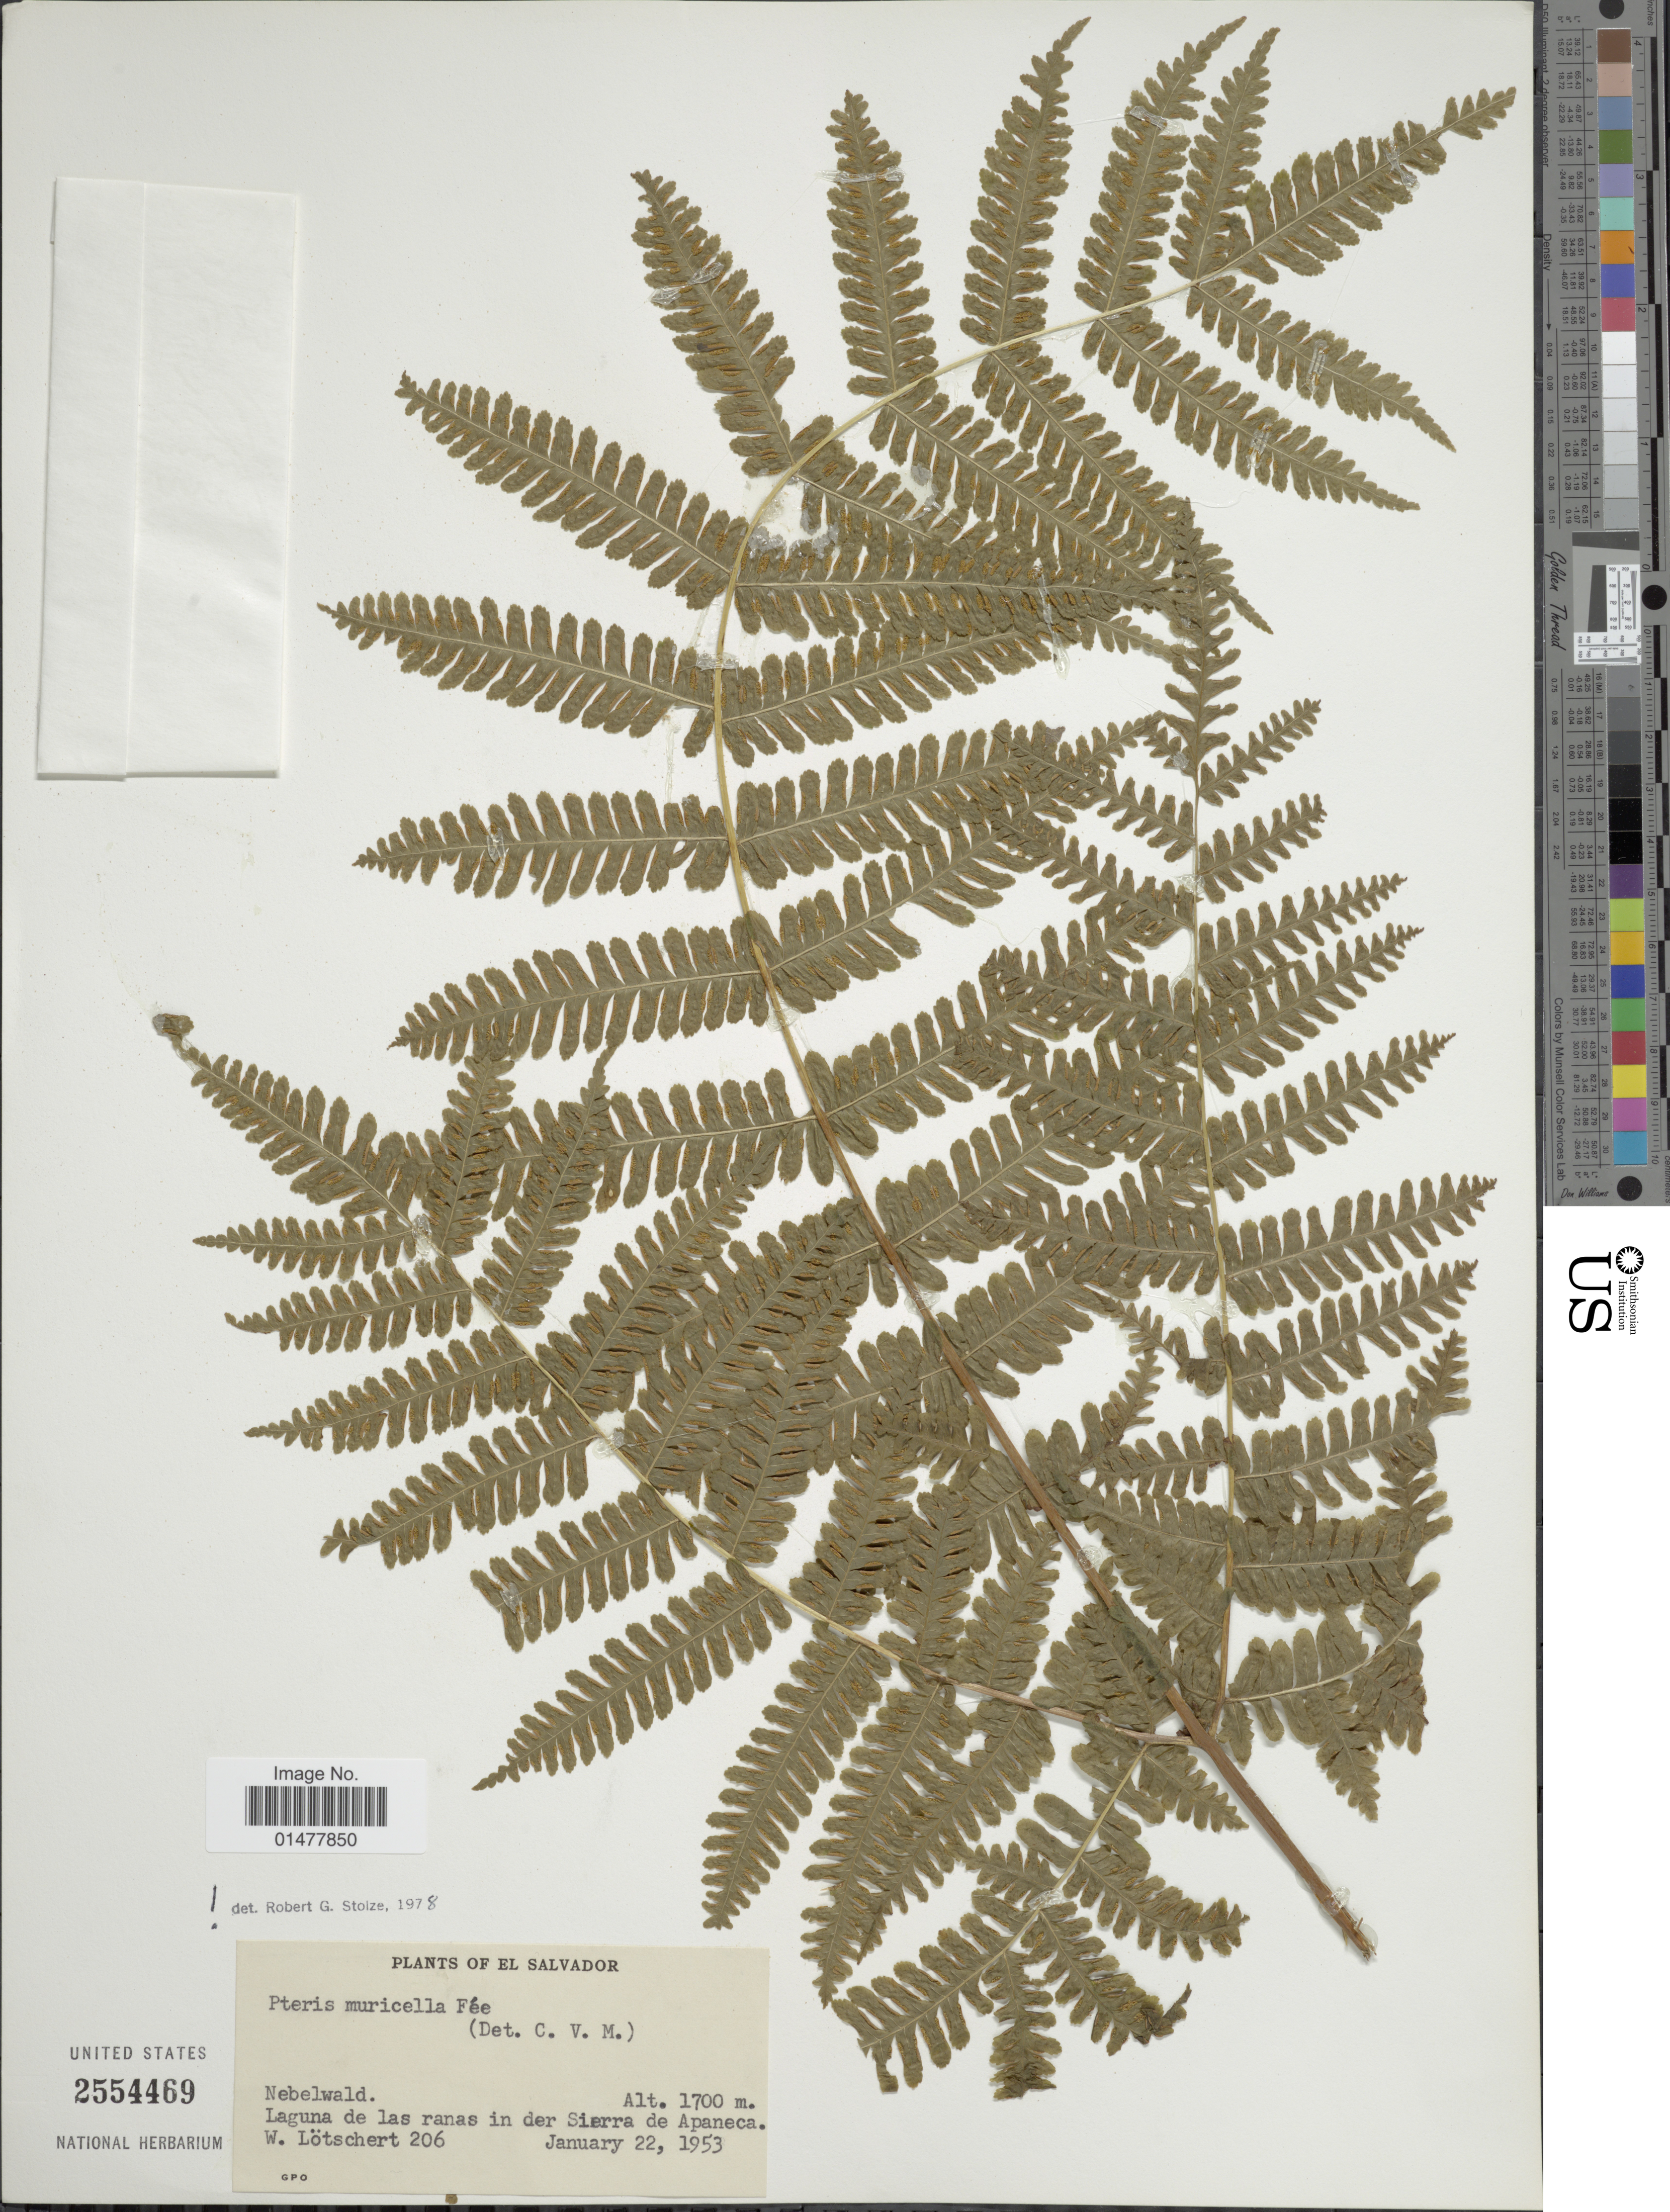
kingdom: Plantae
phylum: Tracheophyta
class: Polypodiopsida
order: Polypodiales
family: Pteridaceae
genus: Pteris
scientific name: Pteris muricella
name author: Fée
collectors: W. Lötschert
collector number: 206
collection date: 1953-01-22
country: El Salvador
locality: Plants of El Salvador, Nebelwald, Laguna de las ranas in der Sierra de Apaneca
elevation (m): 1700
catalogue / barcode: US 2554469